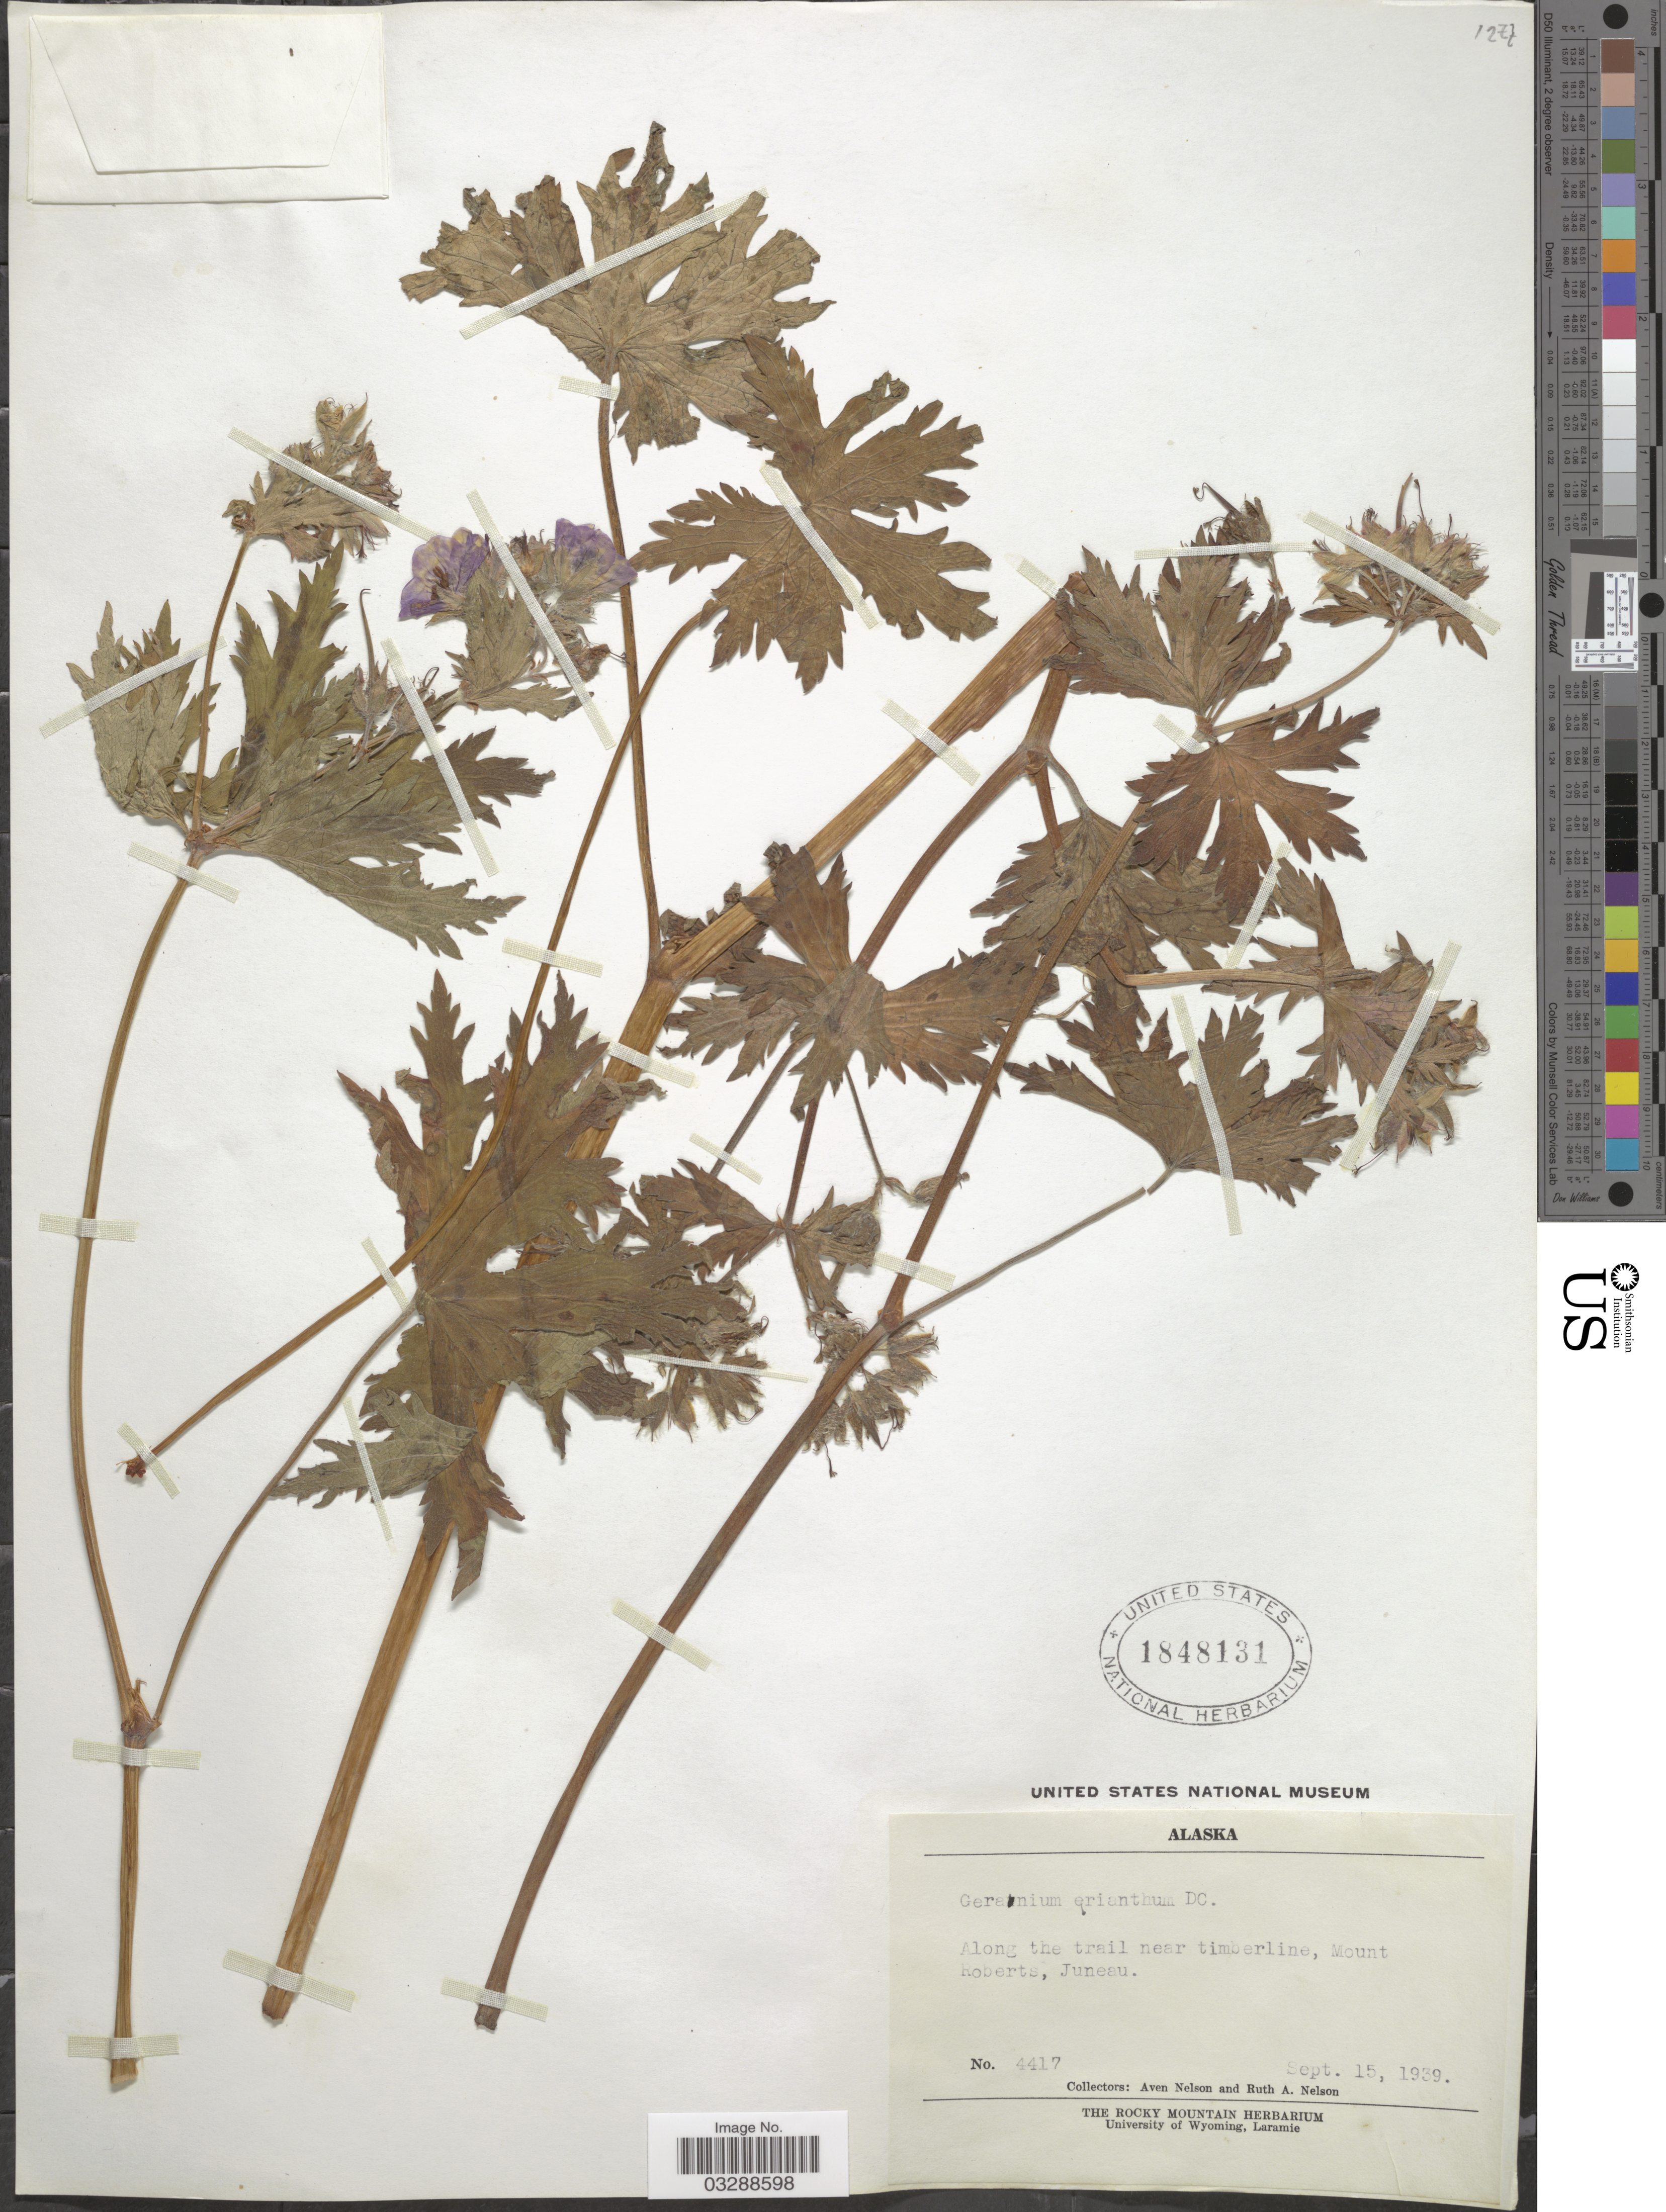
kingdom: Plantae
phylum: Tracheophyta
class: Magnoliopsida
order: Geraniales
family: Geraniaceae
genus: Geranium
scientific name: Geranium erianthum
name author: DC.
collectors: A. Nelson & R. A. Nelson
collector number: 4417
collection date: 1939-09-15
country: United States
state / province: Alaska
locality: Along the trail near timberline, Mount Roberts, Juneau.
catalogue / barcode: US 1848131